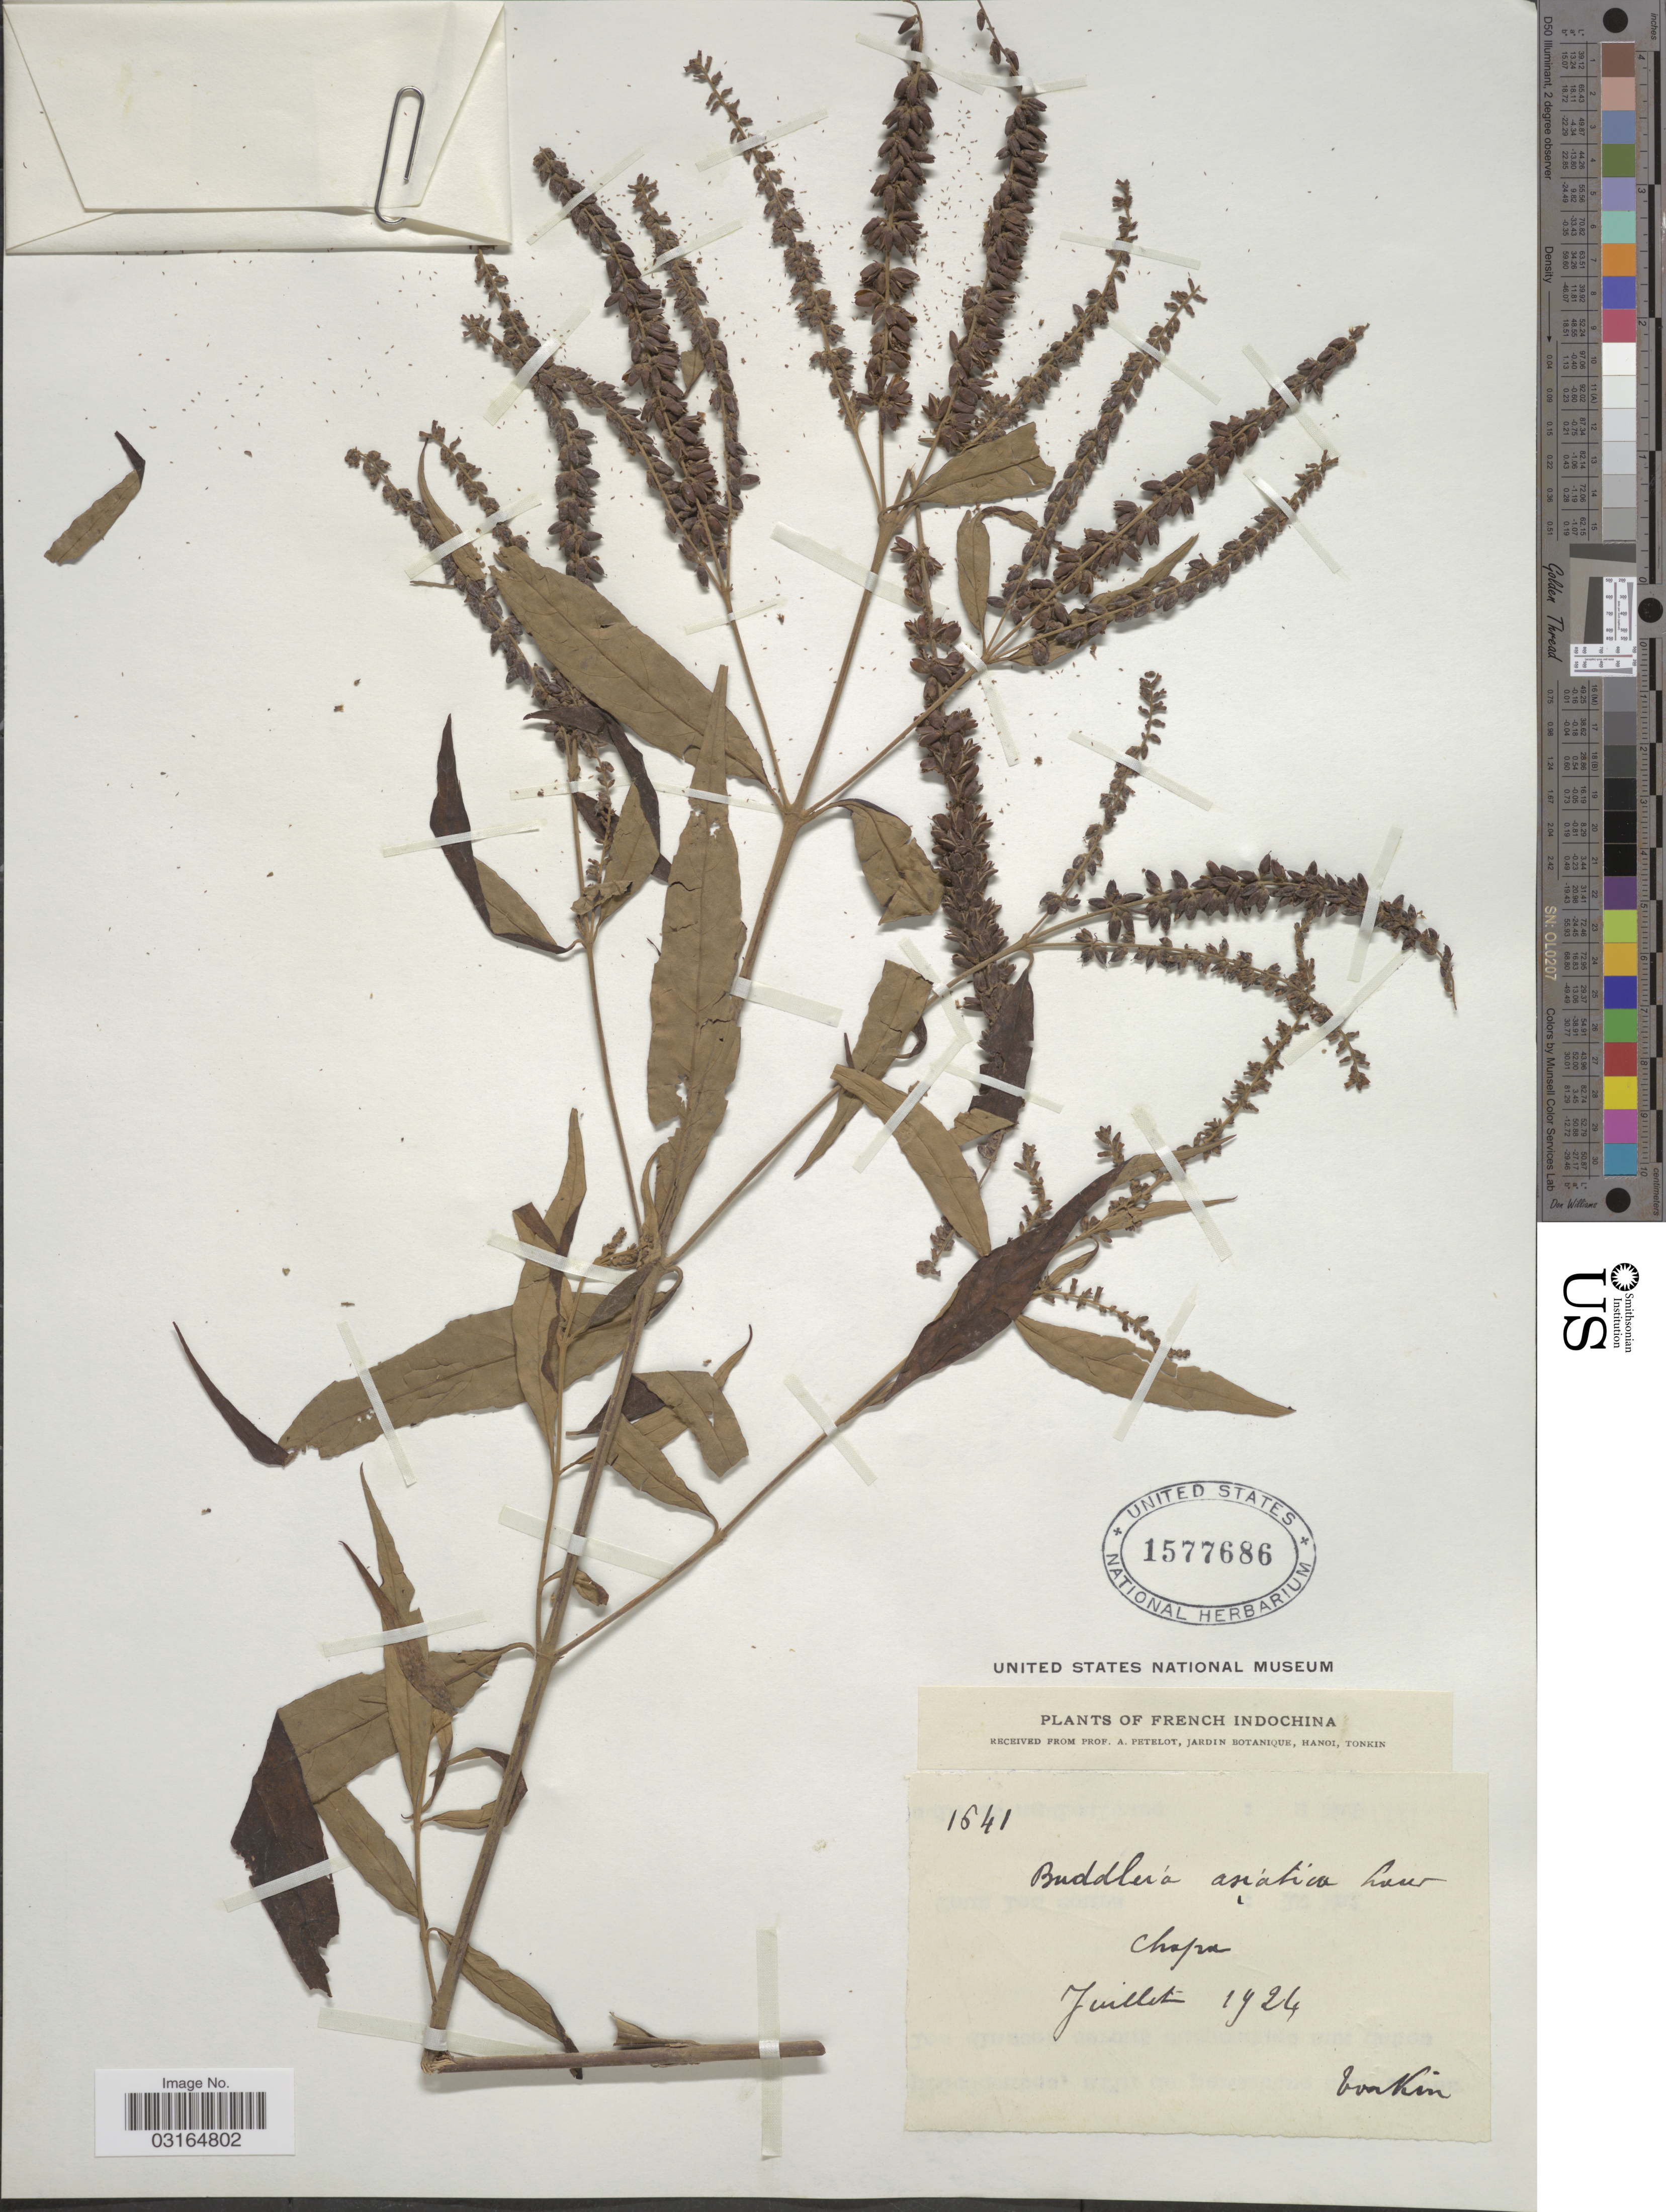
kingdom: Plantae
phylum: Tracheophyta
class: Magnoliopsida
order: Lamiales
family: Scrophulariaceae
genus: Buddleja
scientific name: Buddleja asiatica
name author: Lour.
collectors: P. A. Pételot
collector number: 1641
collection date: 1924-07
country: Vietnam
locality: French Indochina. Chapa.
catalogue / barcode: US 1577686